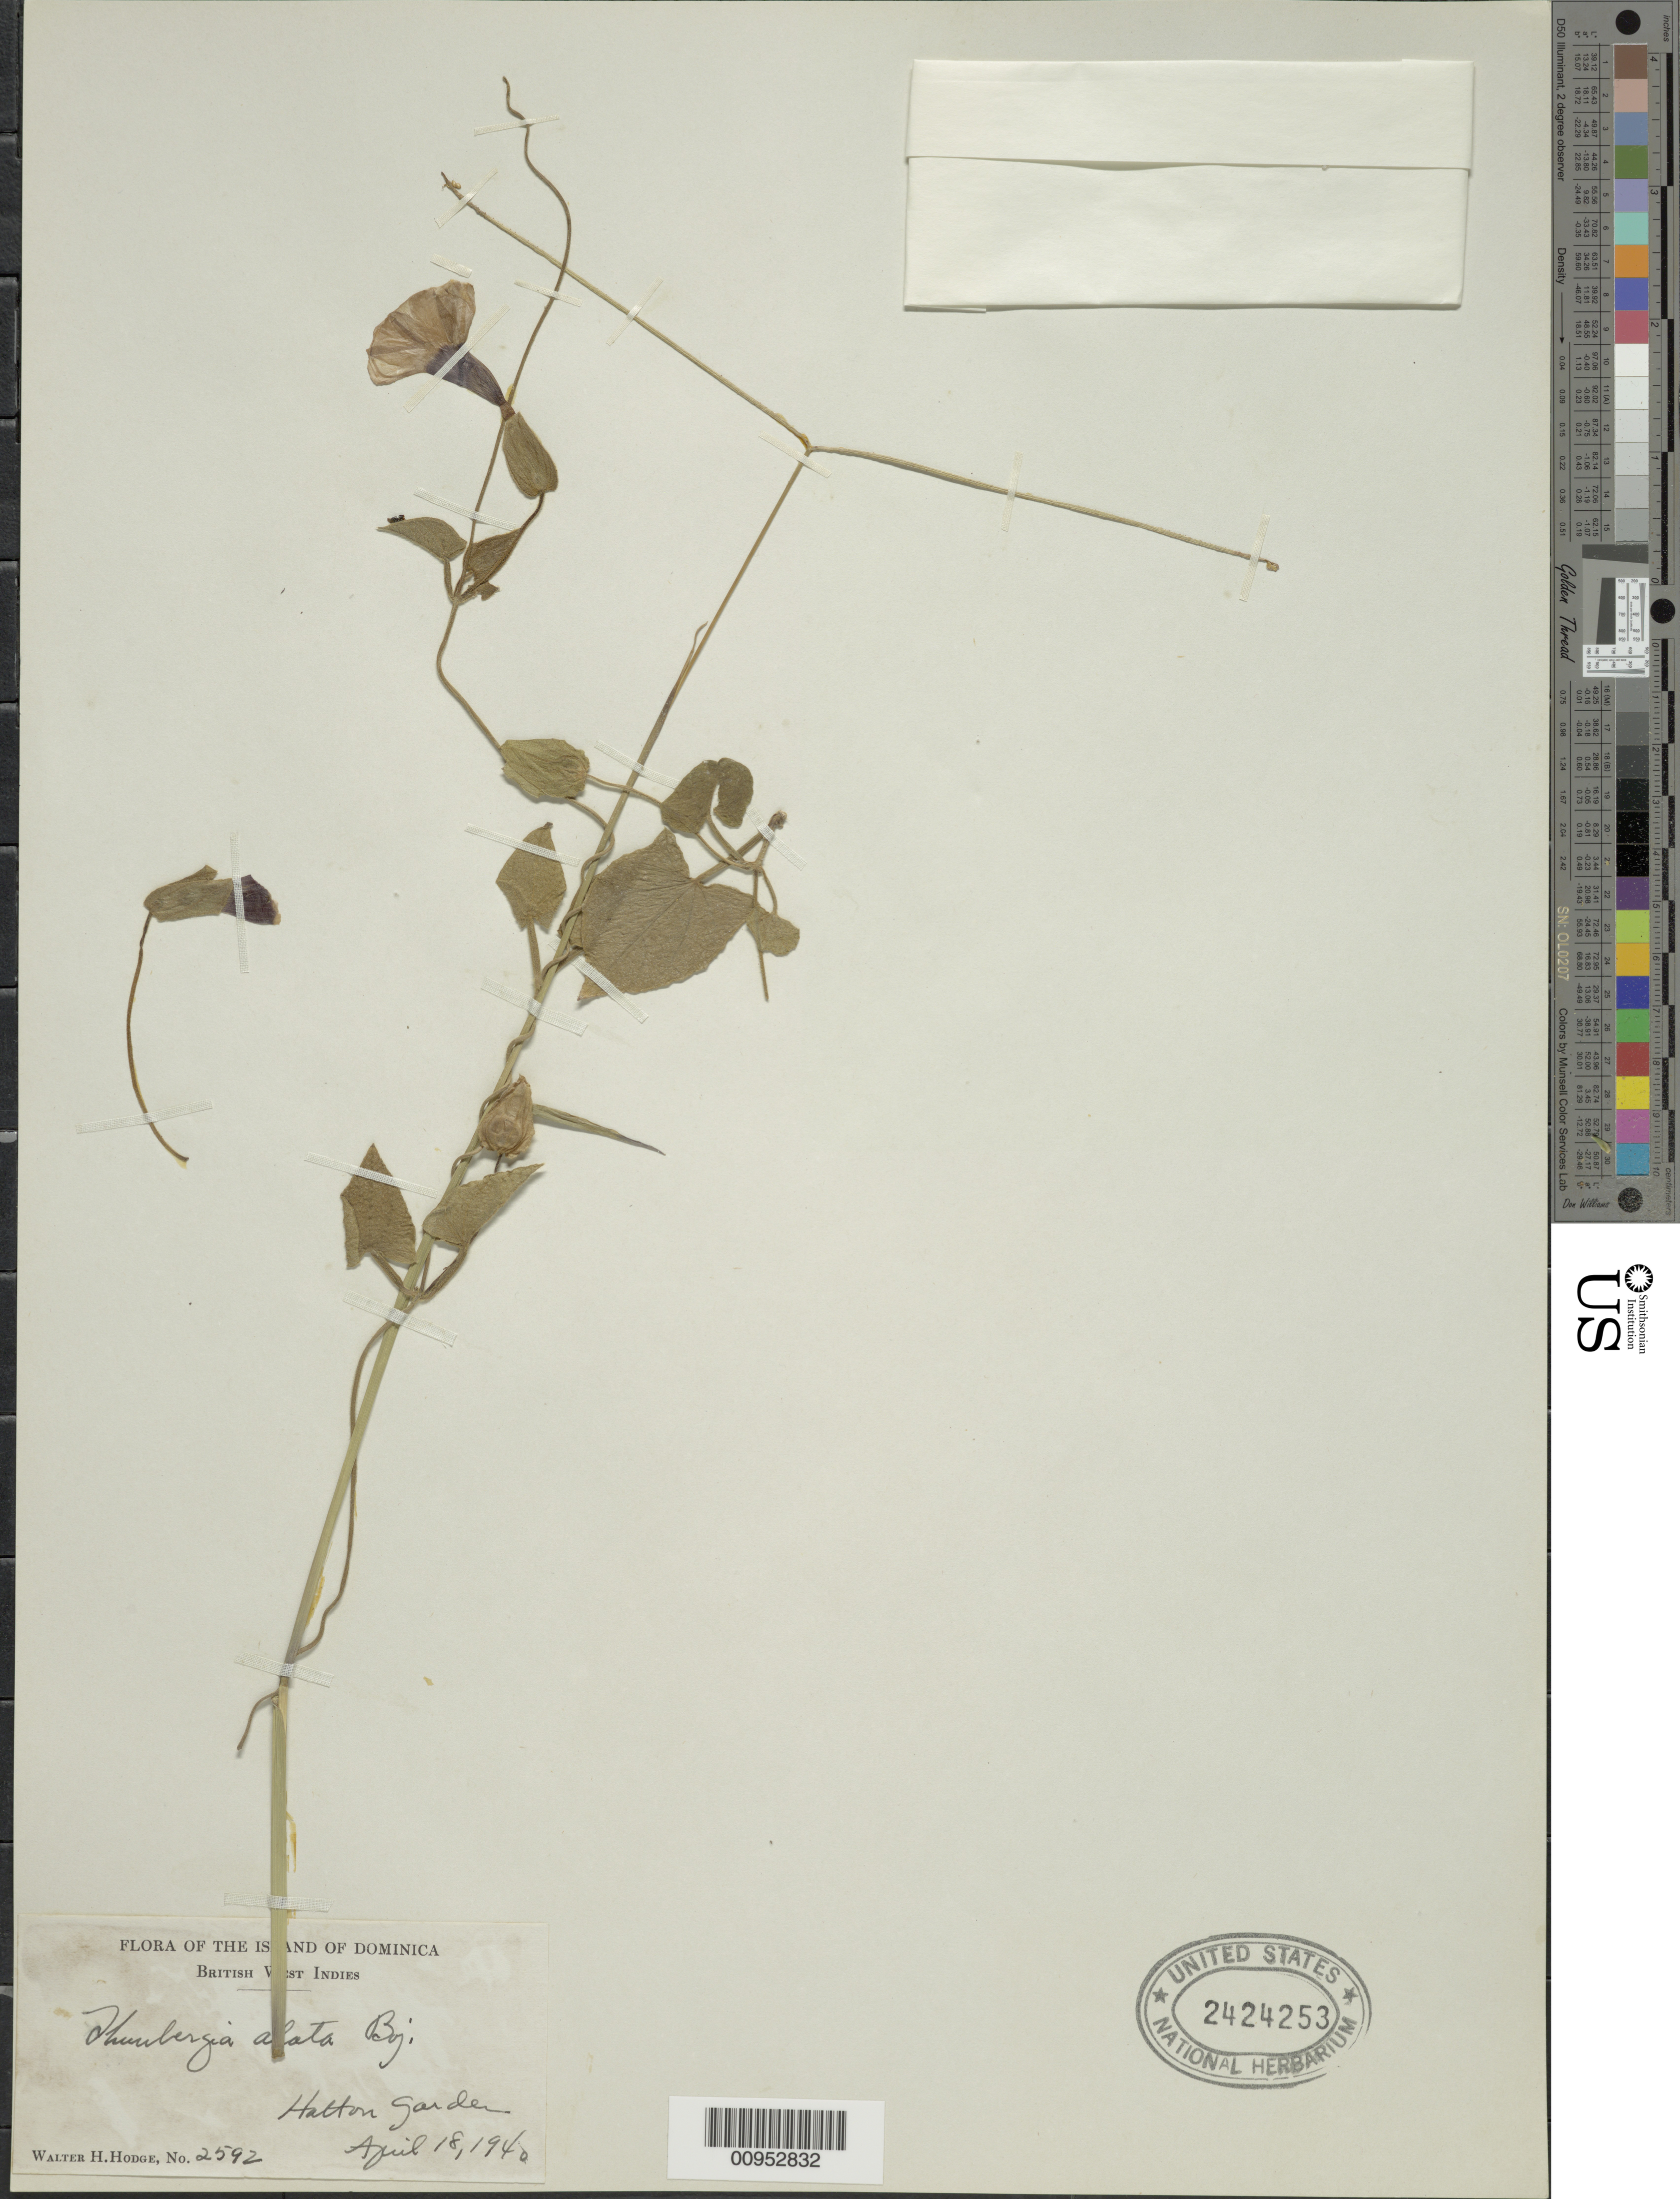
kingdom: Plantae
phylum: Tracheophyta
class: Magnoliopsida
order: Lamiales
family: Acanthaceae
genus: Thunbergia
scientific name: Thunbergia alata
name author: Bojer ex Sims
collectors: W. Hodge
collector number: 2592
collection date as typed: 18 Apr 1940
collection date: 1940-04-18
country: Dominica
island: Dominica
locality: Holton Garden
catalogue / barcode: US 2424253